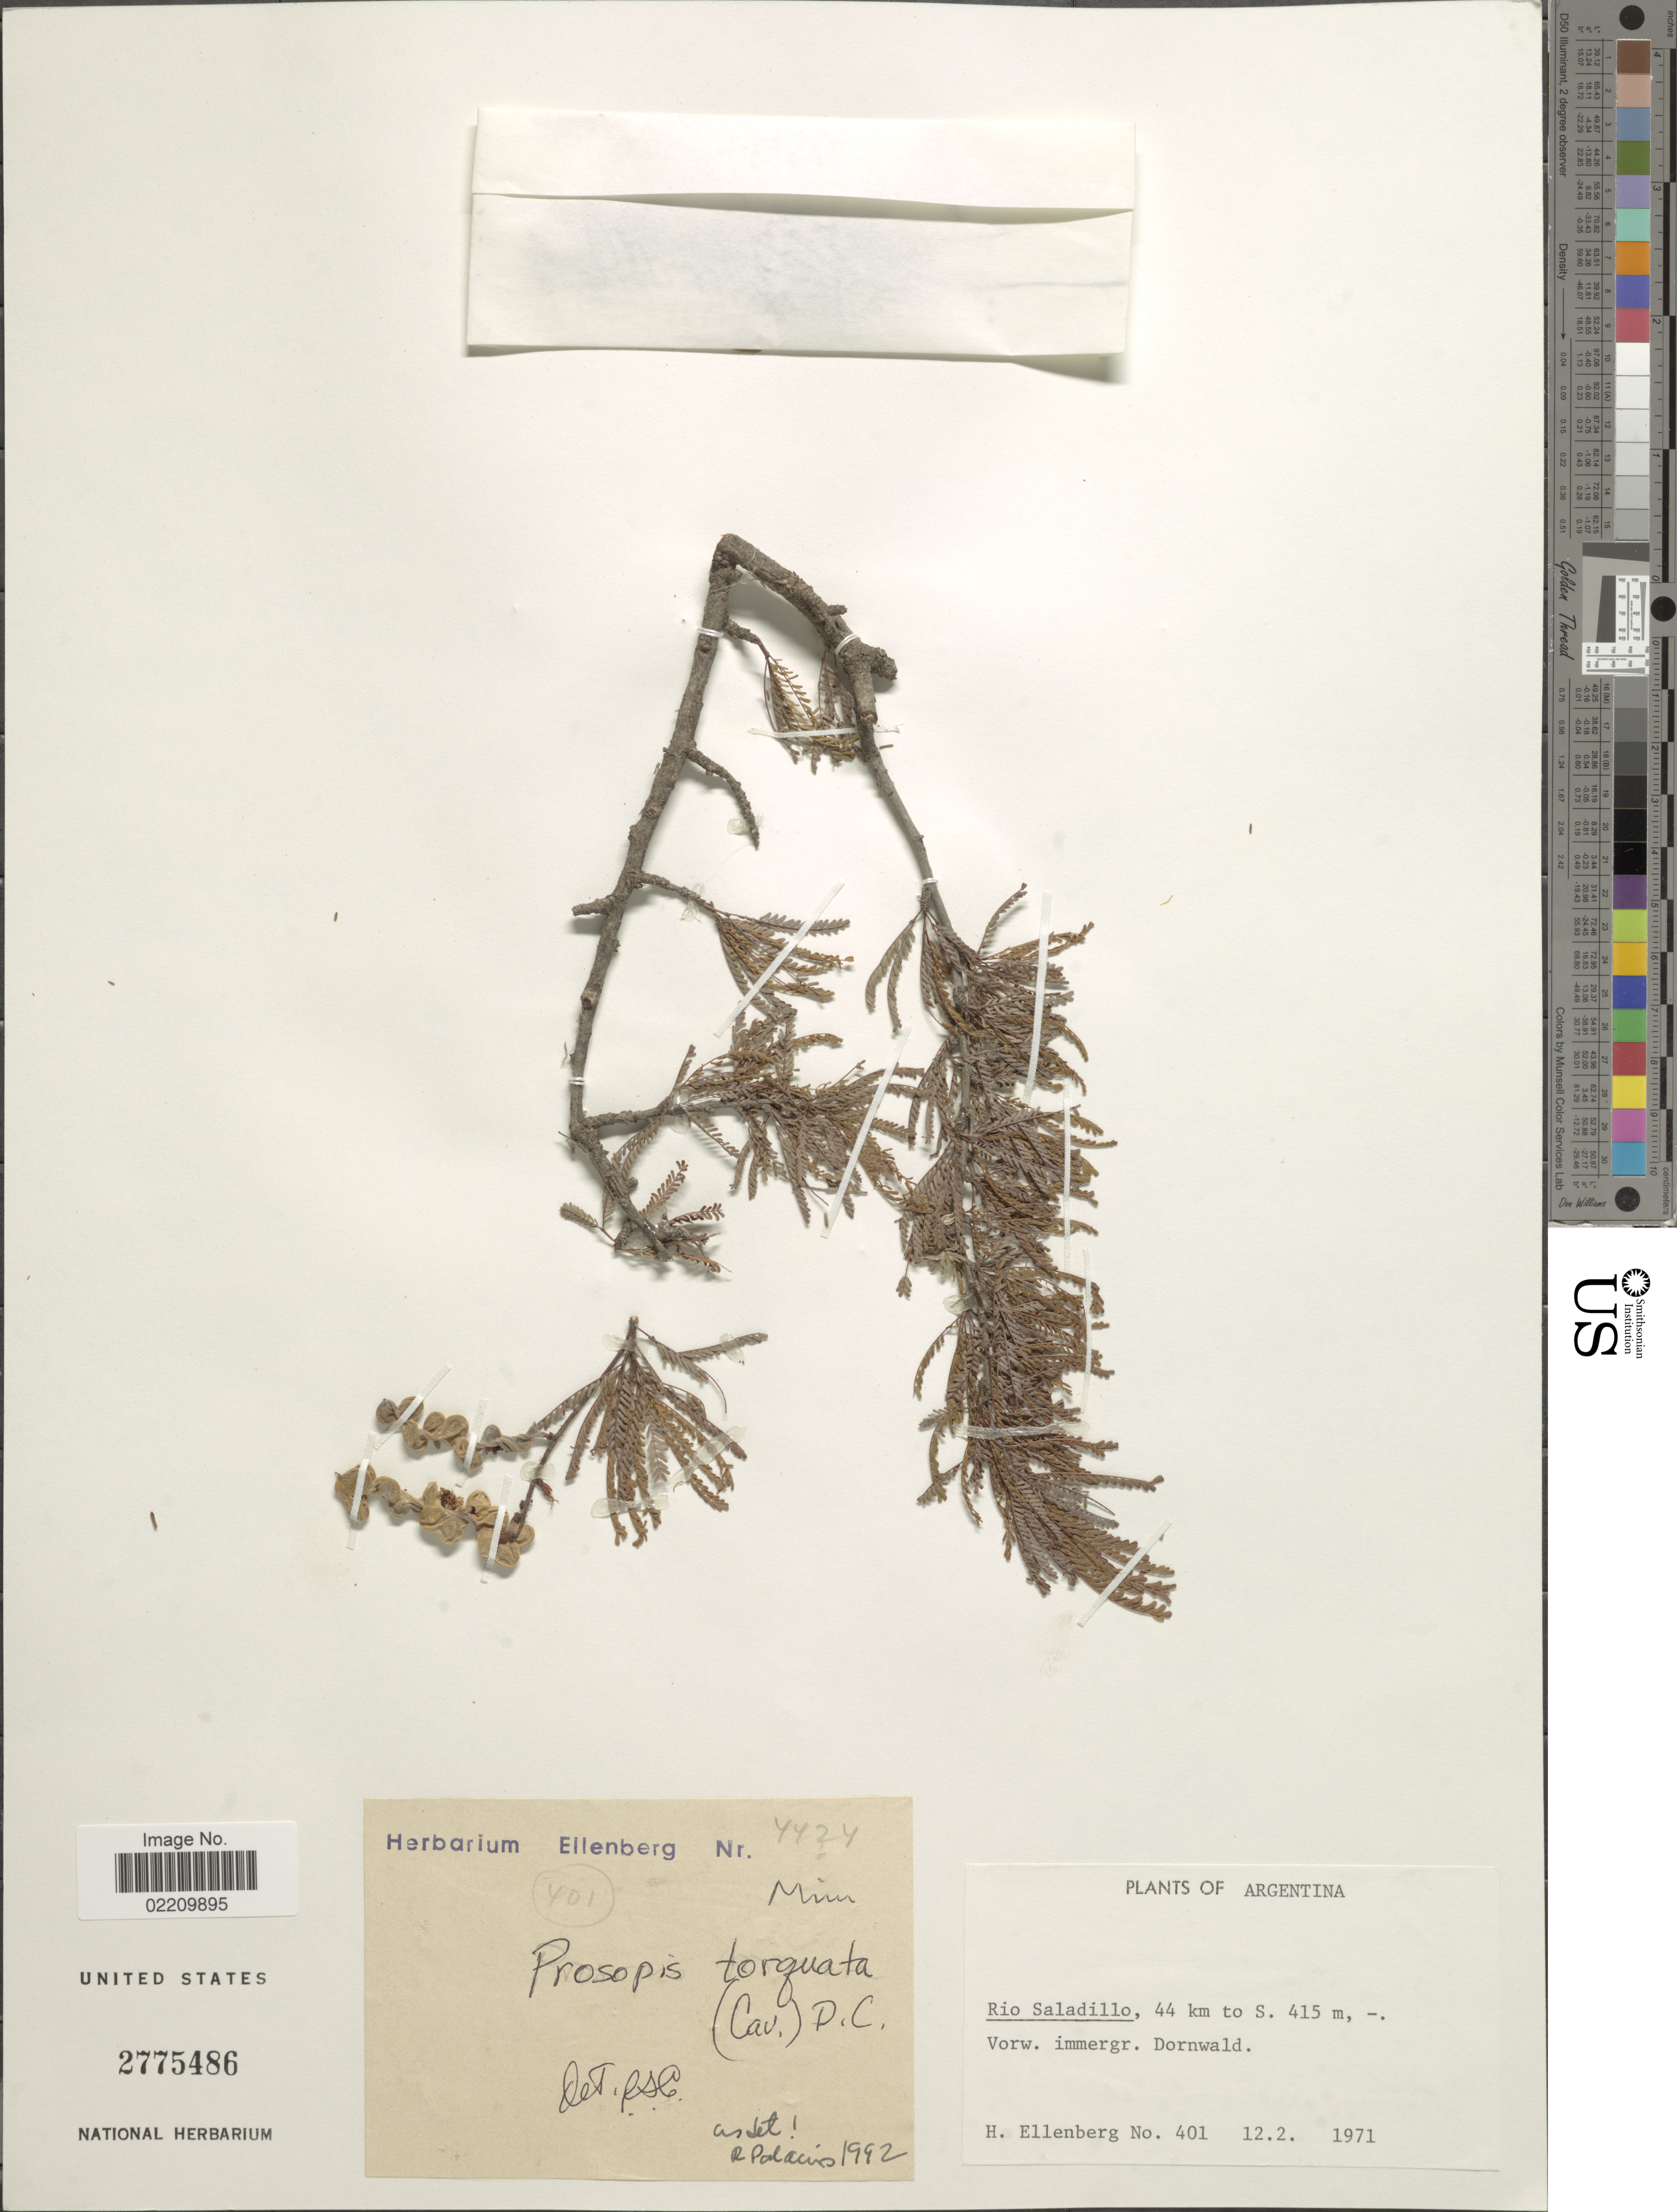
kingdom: Plantae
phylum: Tracheophyta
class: Magnoliopsida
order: Fabales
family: Fabaceae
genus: Strombocarpa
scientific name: Strombocarpa torquata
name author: (Lag.) Hutch.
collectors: H. Ellenberg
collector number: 401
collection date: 1971-02-12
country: Argentina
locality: Rio Saladillo, 44 km to S.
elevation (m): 415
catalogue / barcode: US 2775486